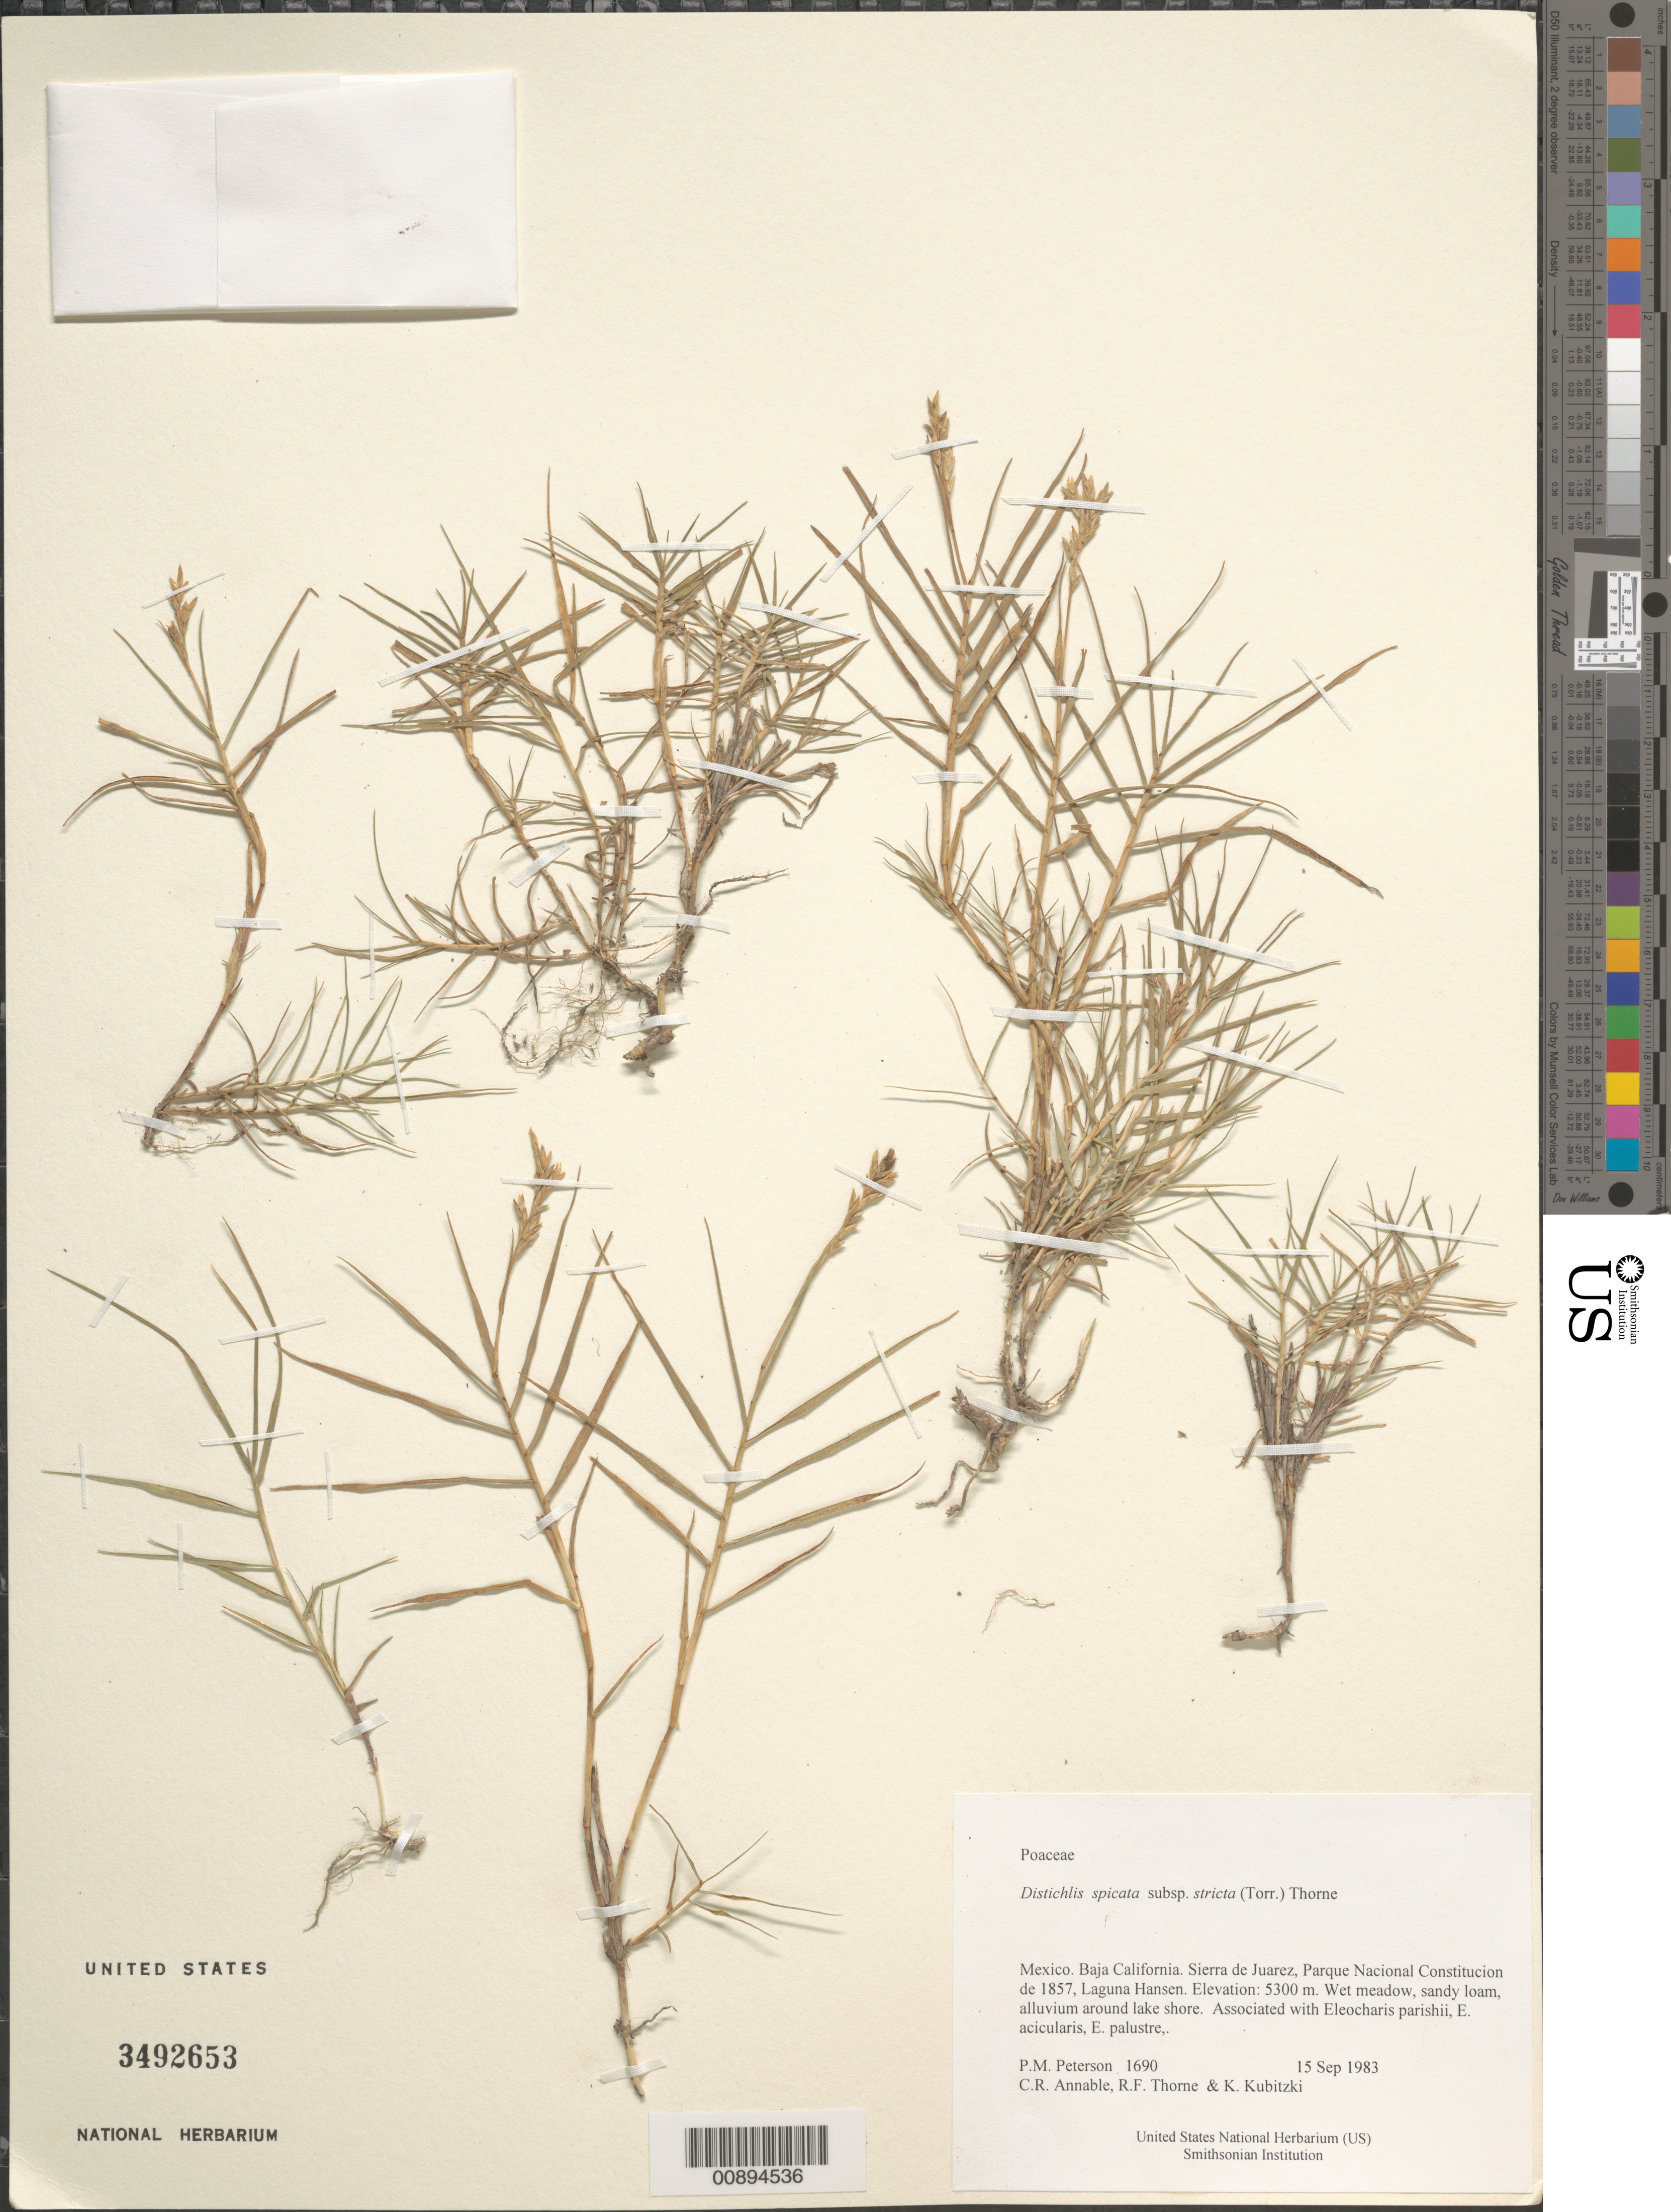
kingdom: Plantae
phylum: Tracheophyta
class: Liliopsida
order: Poales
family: Poaceae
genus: Distichlis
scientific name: Distichlis spicata subsp. stricta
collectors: P. M. Peterson, C. R. Annable, R. F. Thorne & K. Kubitzki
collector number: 1690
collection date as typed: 15 Sep 1983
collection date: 1983-09-15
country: Mexico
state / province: Baja California Norte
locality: Sierra de Juarez, Parque Nacional Constitucion de 1857, Laguna Hansen.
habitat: Wet meadow, sandy loam, alluvium around lake shore. Associated with Eleocharis parishii, E. acicularis, E. palustre,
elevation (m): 5300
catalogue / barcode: US 3492653